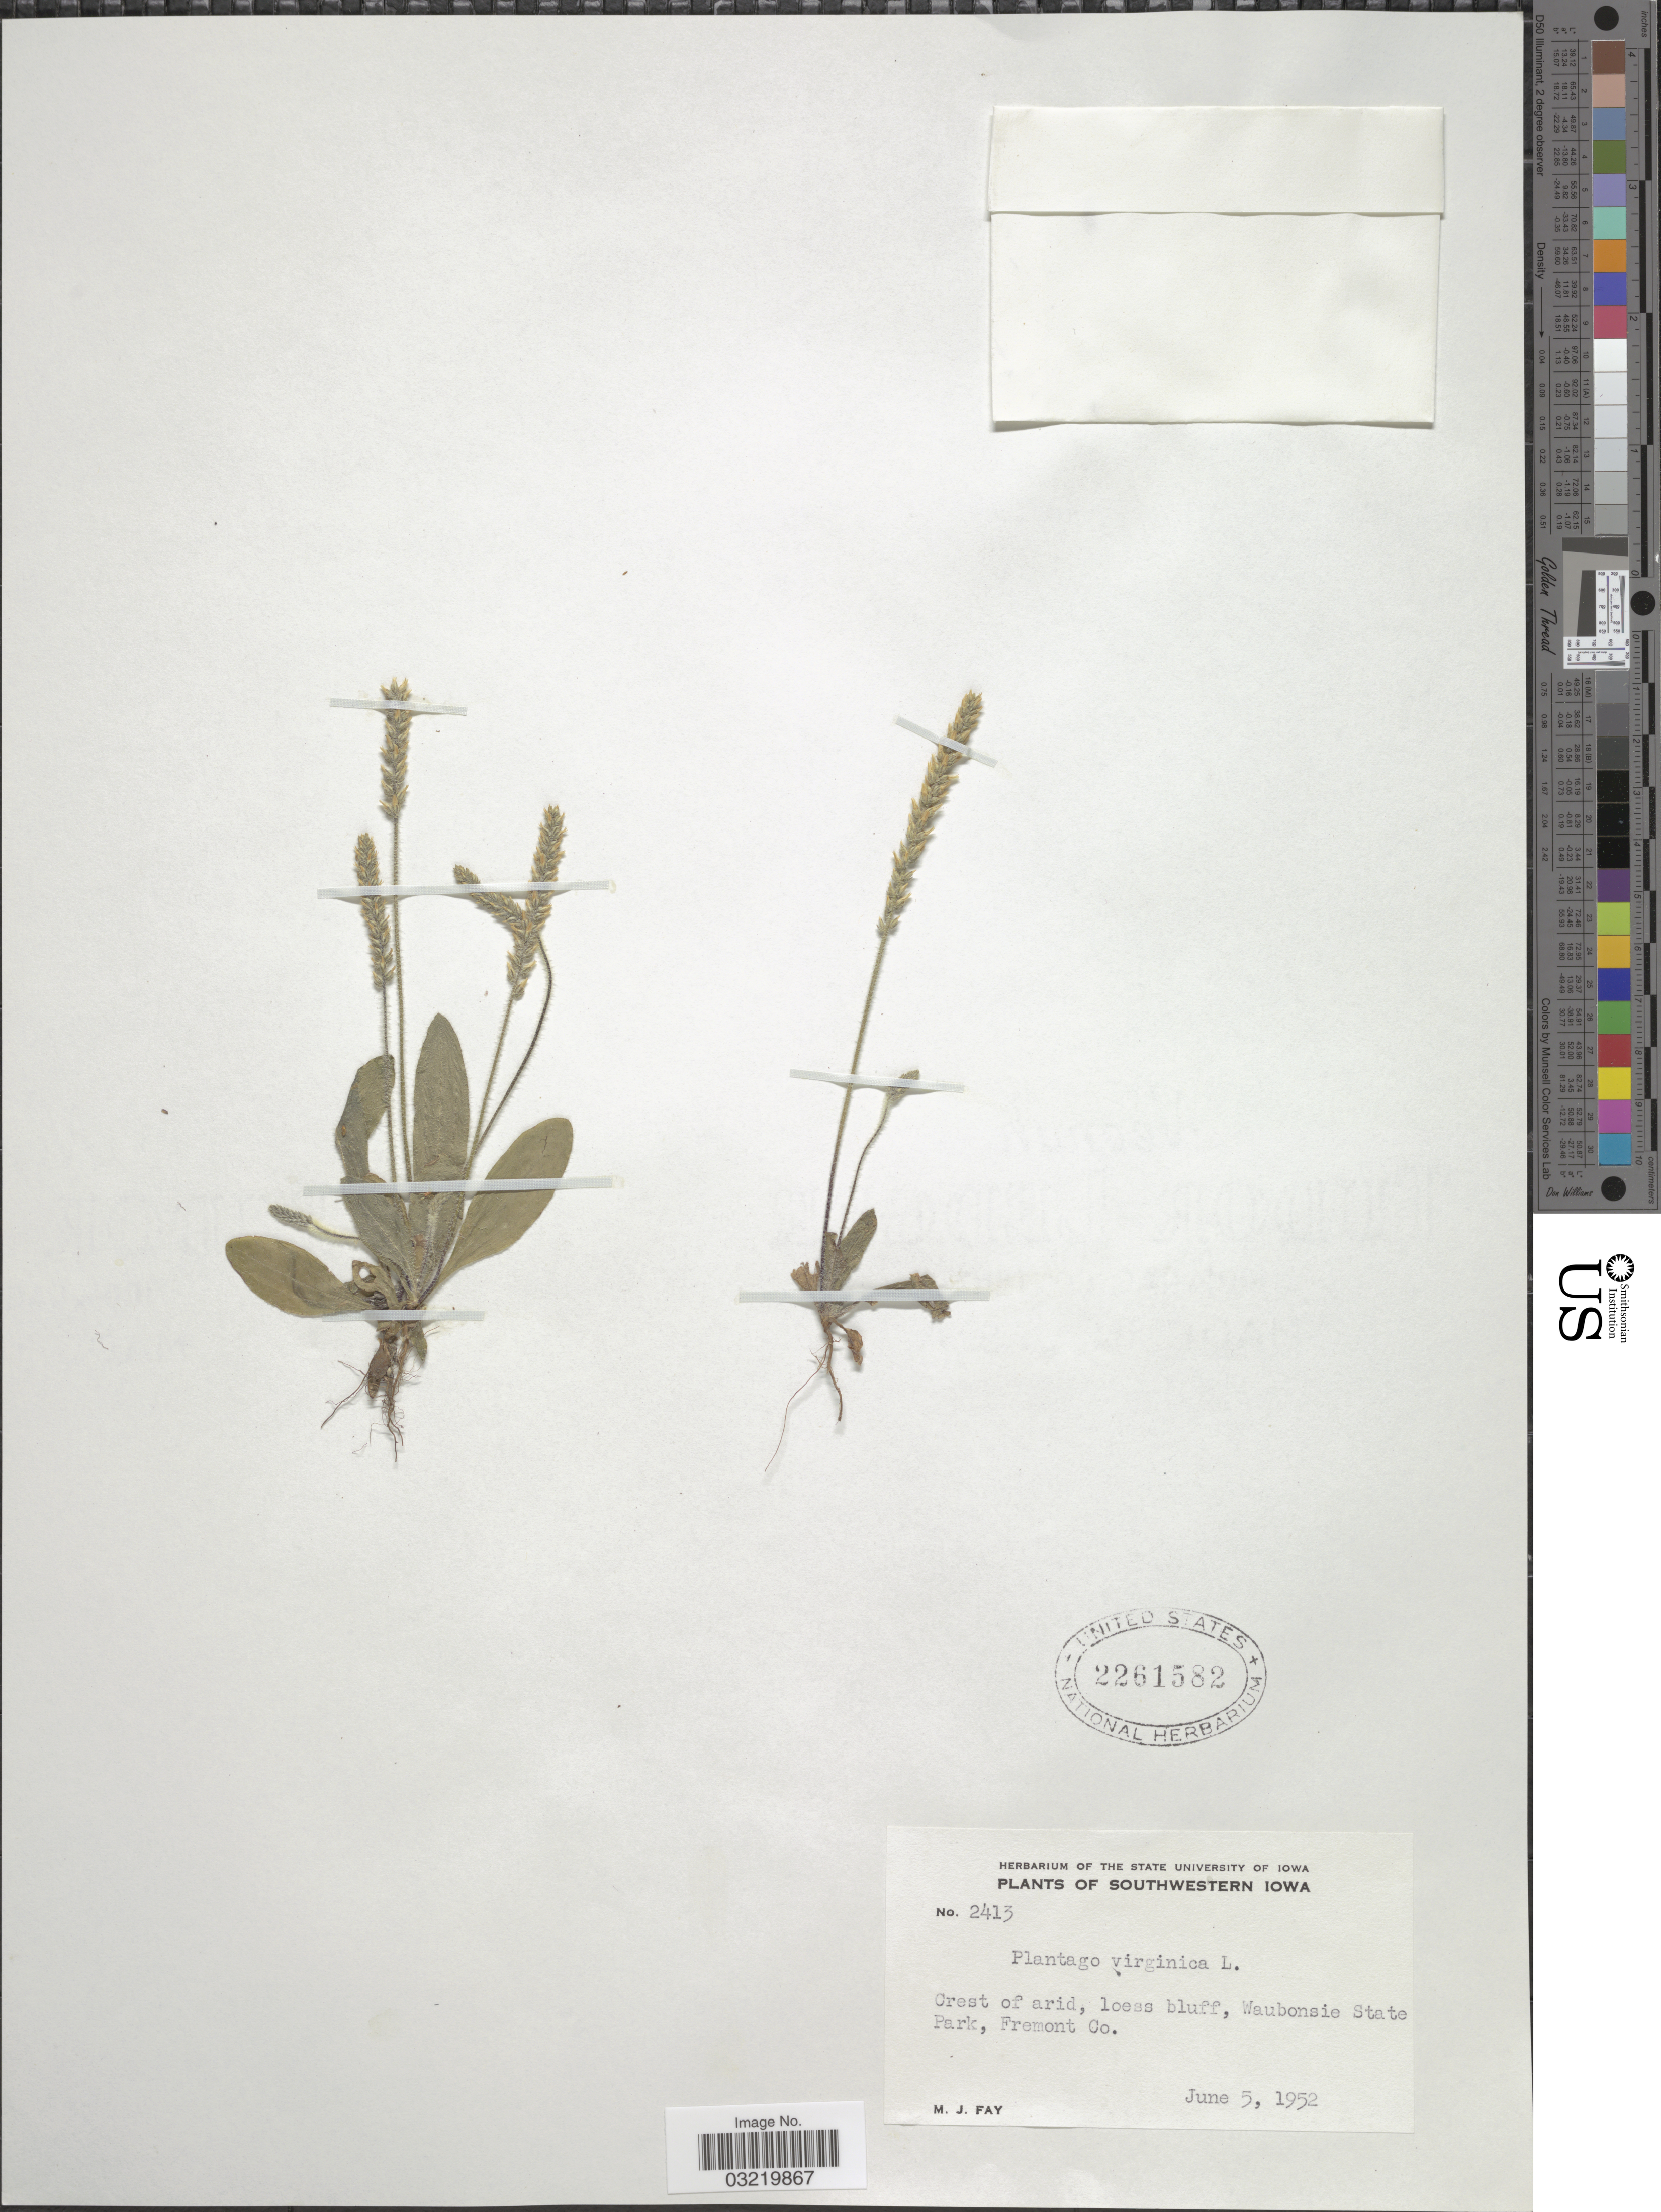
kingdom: Plantae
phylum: Tracheophyta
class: Magnoliopsida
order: Lamiales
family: Plantaginaceae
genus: Plantago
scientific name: Plantago virginica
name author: L.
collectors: M. Fay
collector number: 2413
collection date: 1952-06-05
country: United States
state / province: Iowa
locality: Southwestern Iowa. Crest of arid, loess bluff, Waubonsie State Park, Fremont Co.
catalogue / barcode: US 2261582